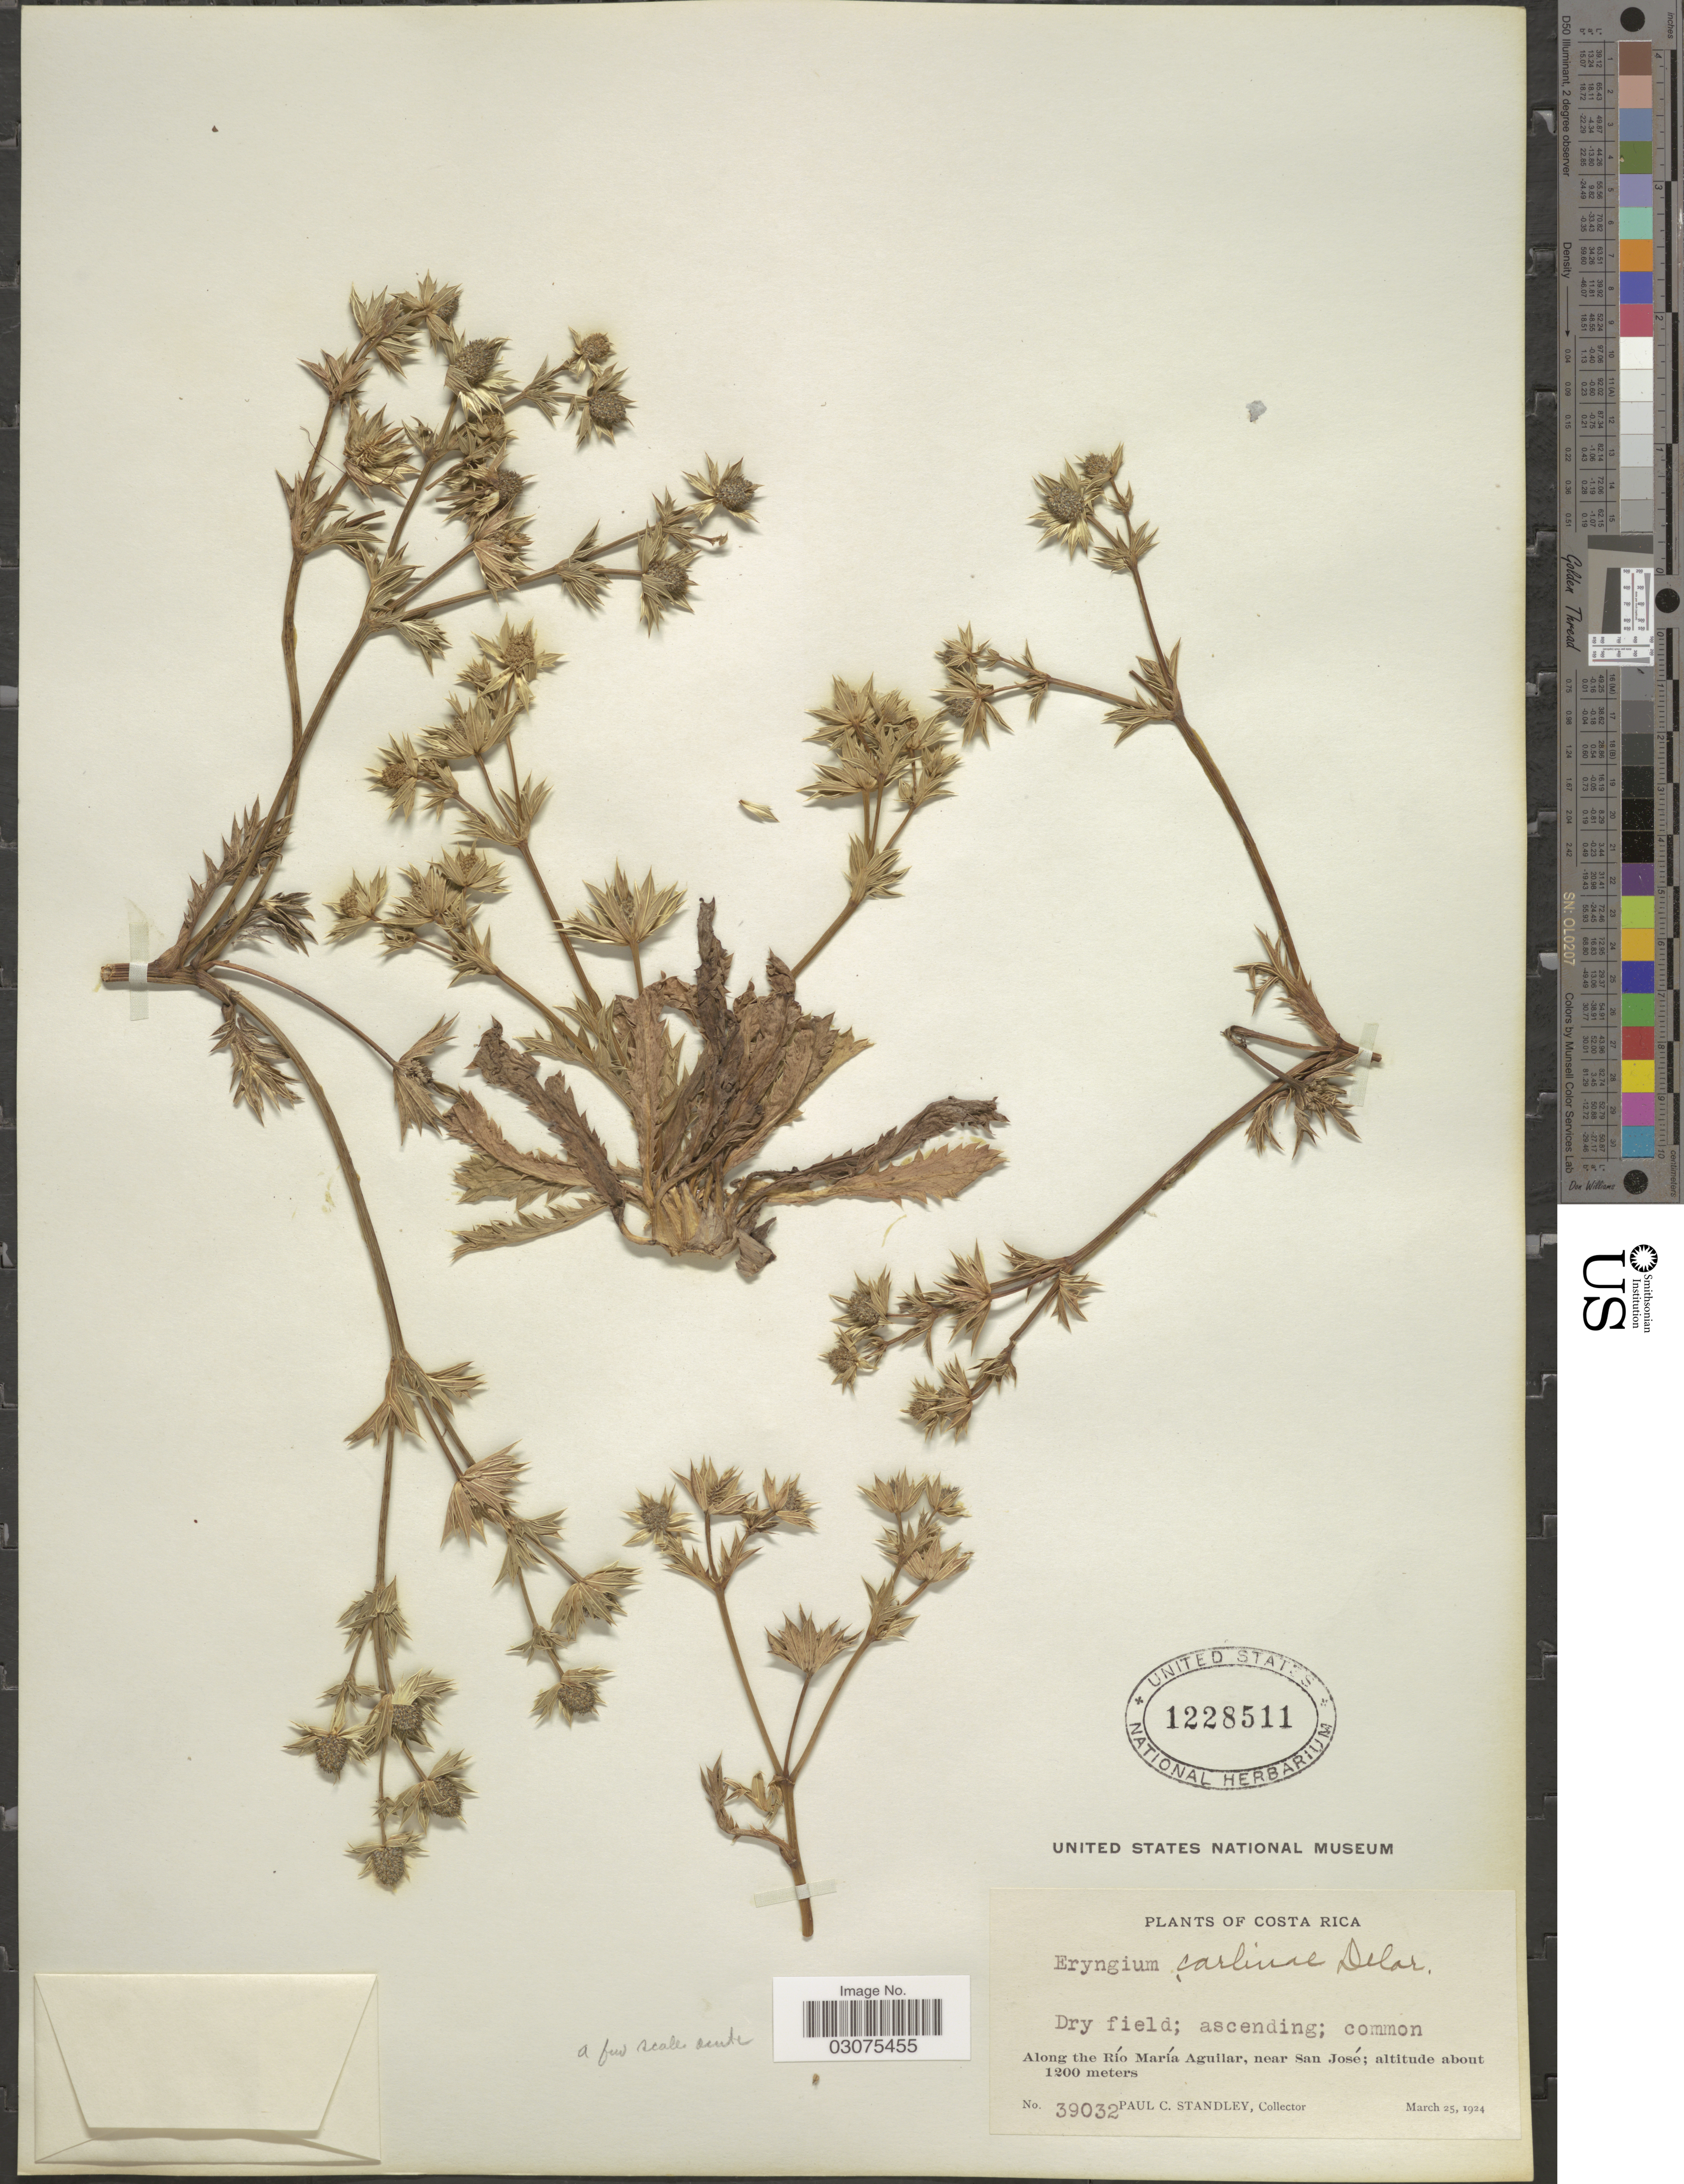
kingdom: Plantae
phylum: Tracheophyta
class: Magnoliopsida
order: Apiales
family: Apiaceae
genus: Eryngium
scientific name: Eryngium carlinae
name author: F. Delaroche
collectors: P. C. Standley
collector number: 39032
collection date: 1924-03-25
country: Costa Rica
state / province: San José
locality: Along the Río María Aguilar, near San José.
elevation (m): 1200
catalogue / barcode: US 1228511